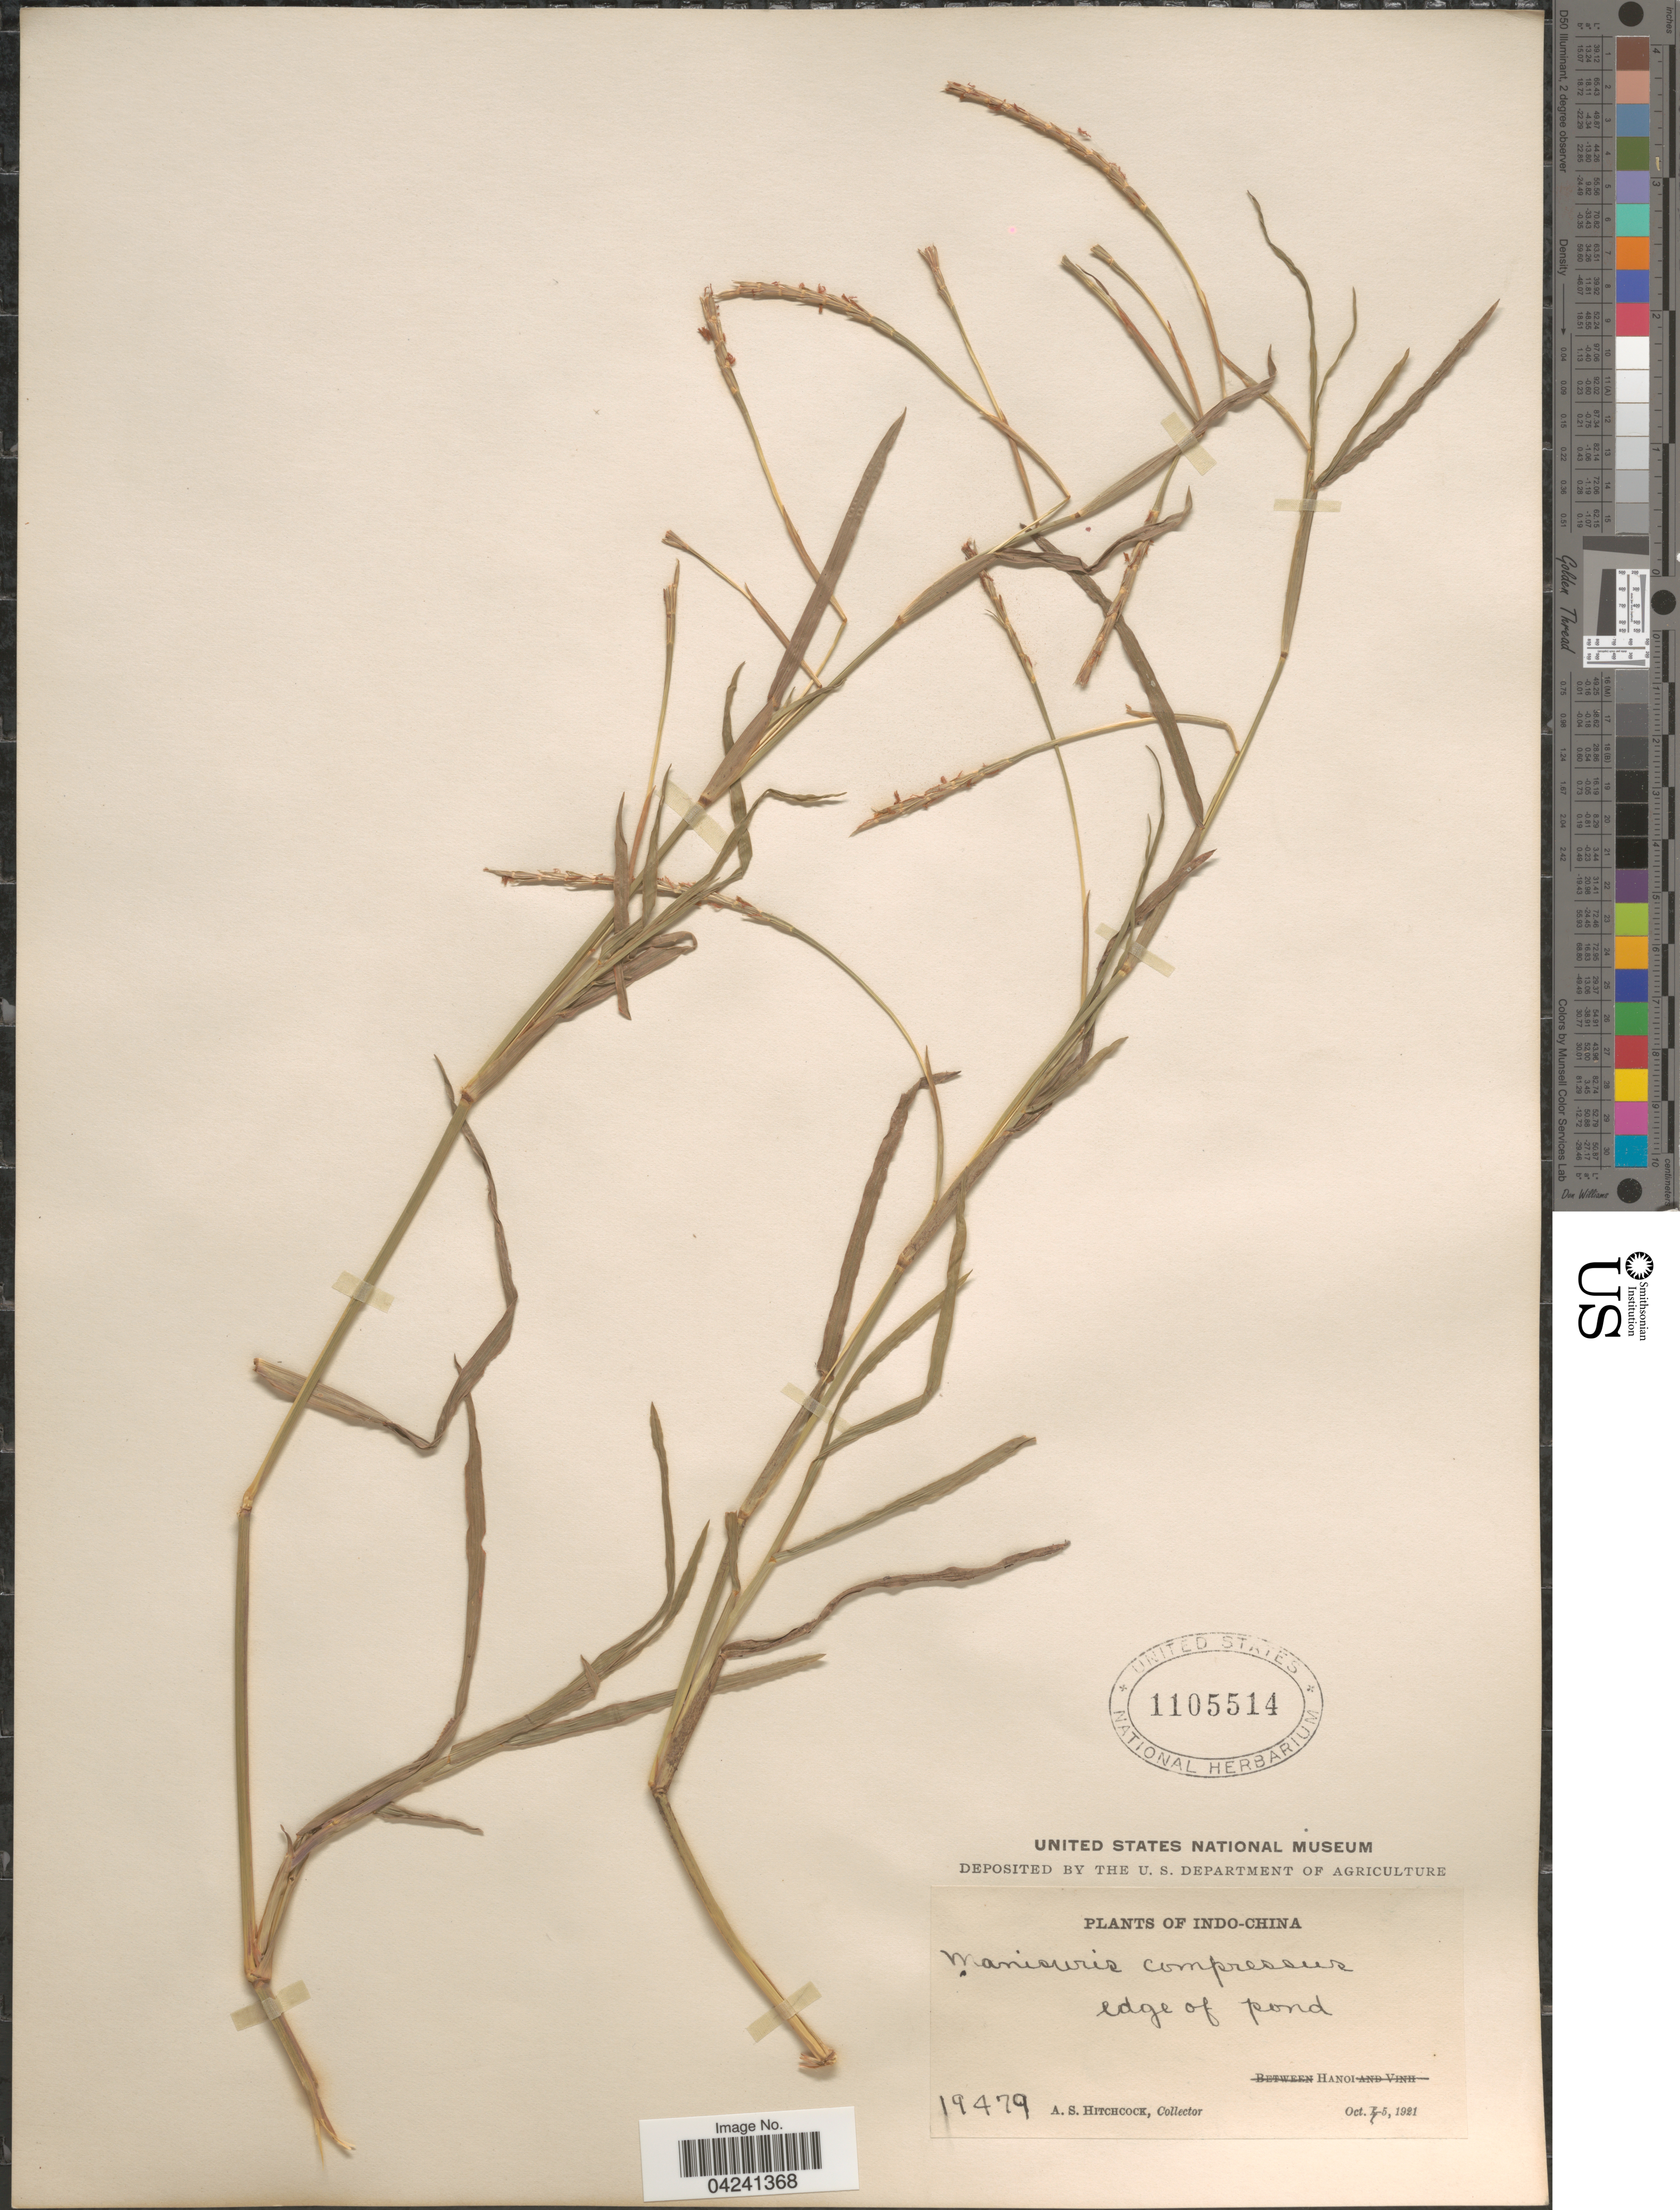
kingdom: Plantae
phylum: Tracheophyta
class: Liliopsida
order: Poales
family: Poaceae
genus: Hemarthria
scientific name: Hemarthria compressa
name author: (L.) R. Br.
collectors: A. S. Hitchcock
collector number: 19479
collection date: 1921-10-05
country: Vietnam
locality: Indo-China. Edge of pond. Hanoi.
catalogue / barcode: US 1105514